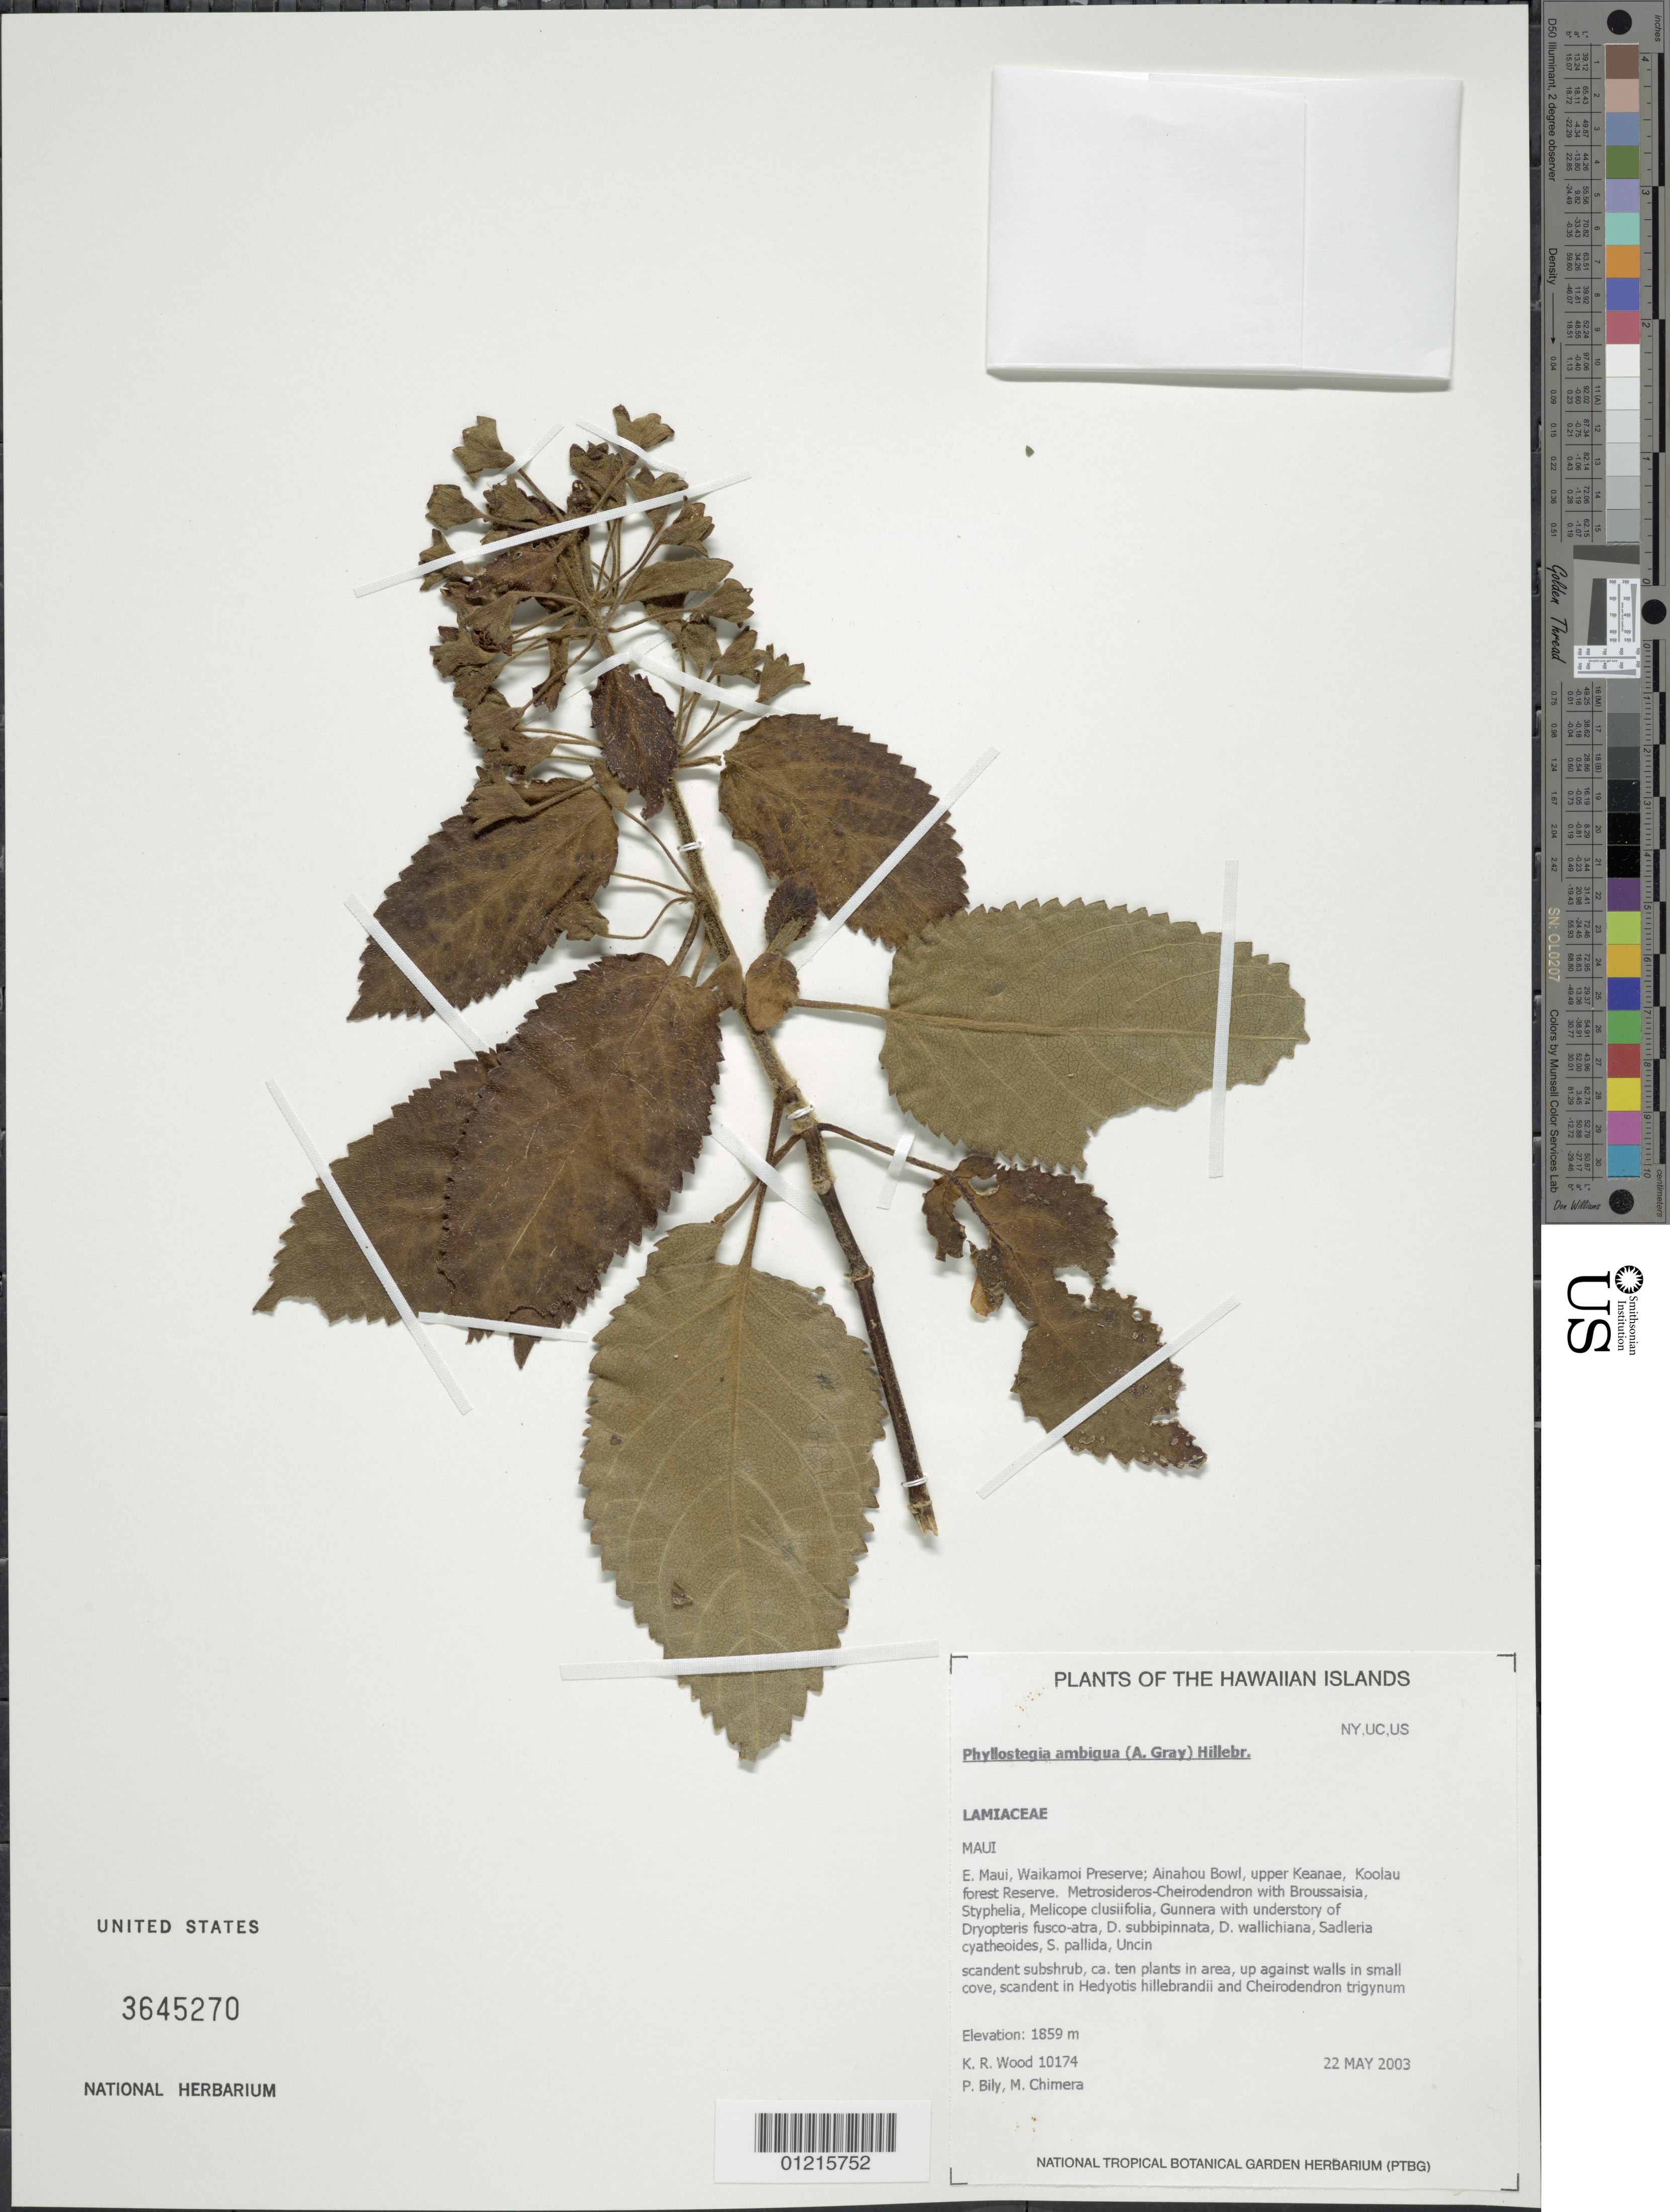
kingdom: Plantae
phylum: Tracheophyta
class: Magnoliopsida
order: Lamiales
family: Lamiaceae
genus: Phyllostegia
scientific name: Phyllostegia ambigua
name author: (A. Gray) Hillebr.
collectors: K. R. Wood, P. Bily & M. Chimera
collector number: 10174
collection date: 2003-05-22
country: United States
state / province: Hawaii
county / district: Maui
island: Maui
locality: E. Maui, Waikamoi Preserve, Ainahou Bowl, upper Keanae, Koolau Forest Reserve.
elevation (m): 1859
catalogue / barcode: US 3645270